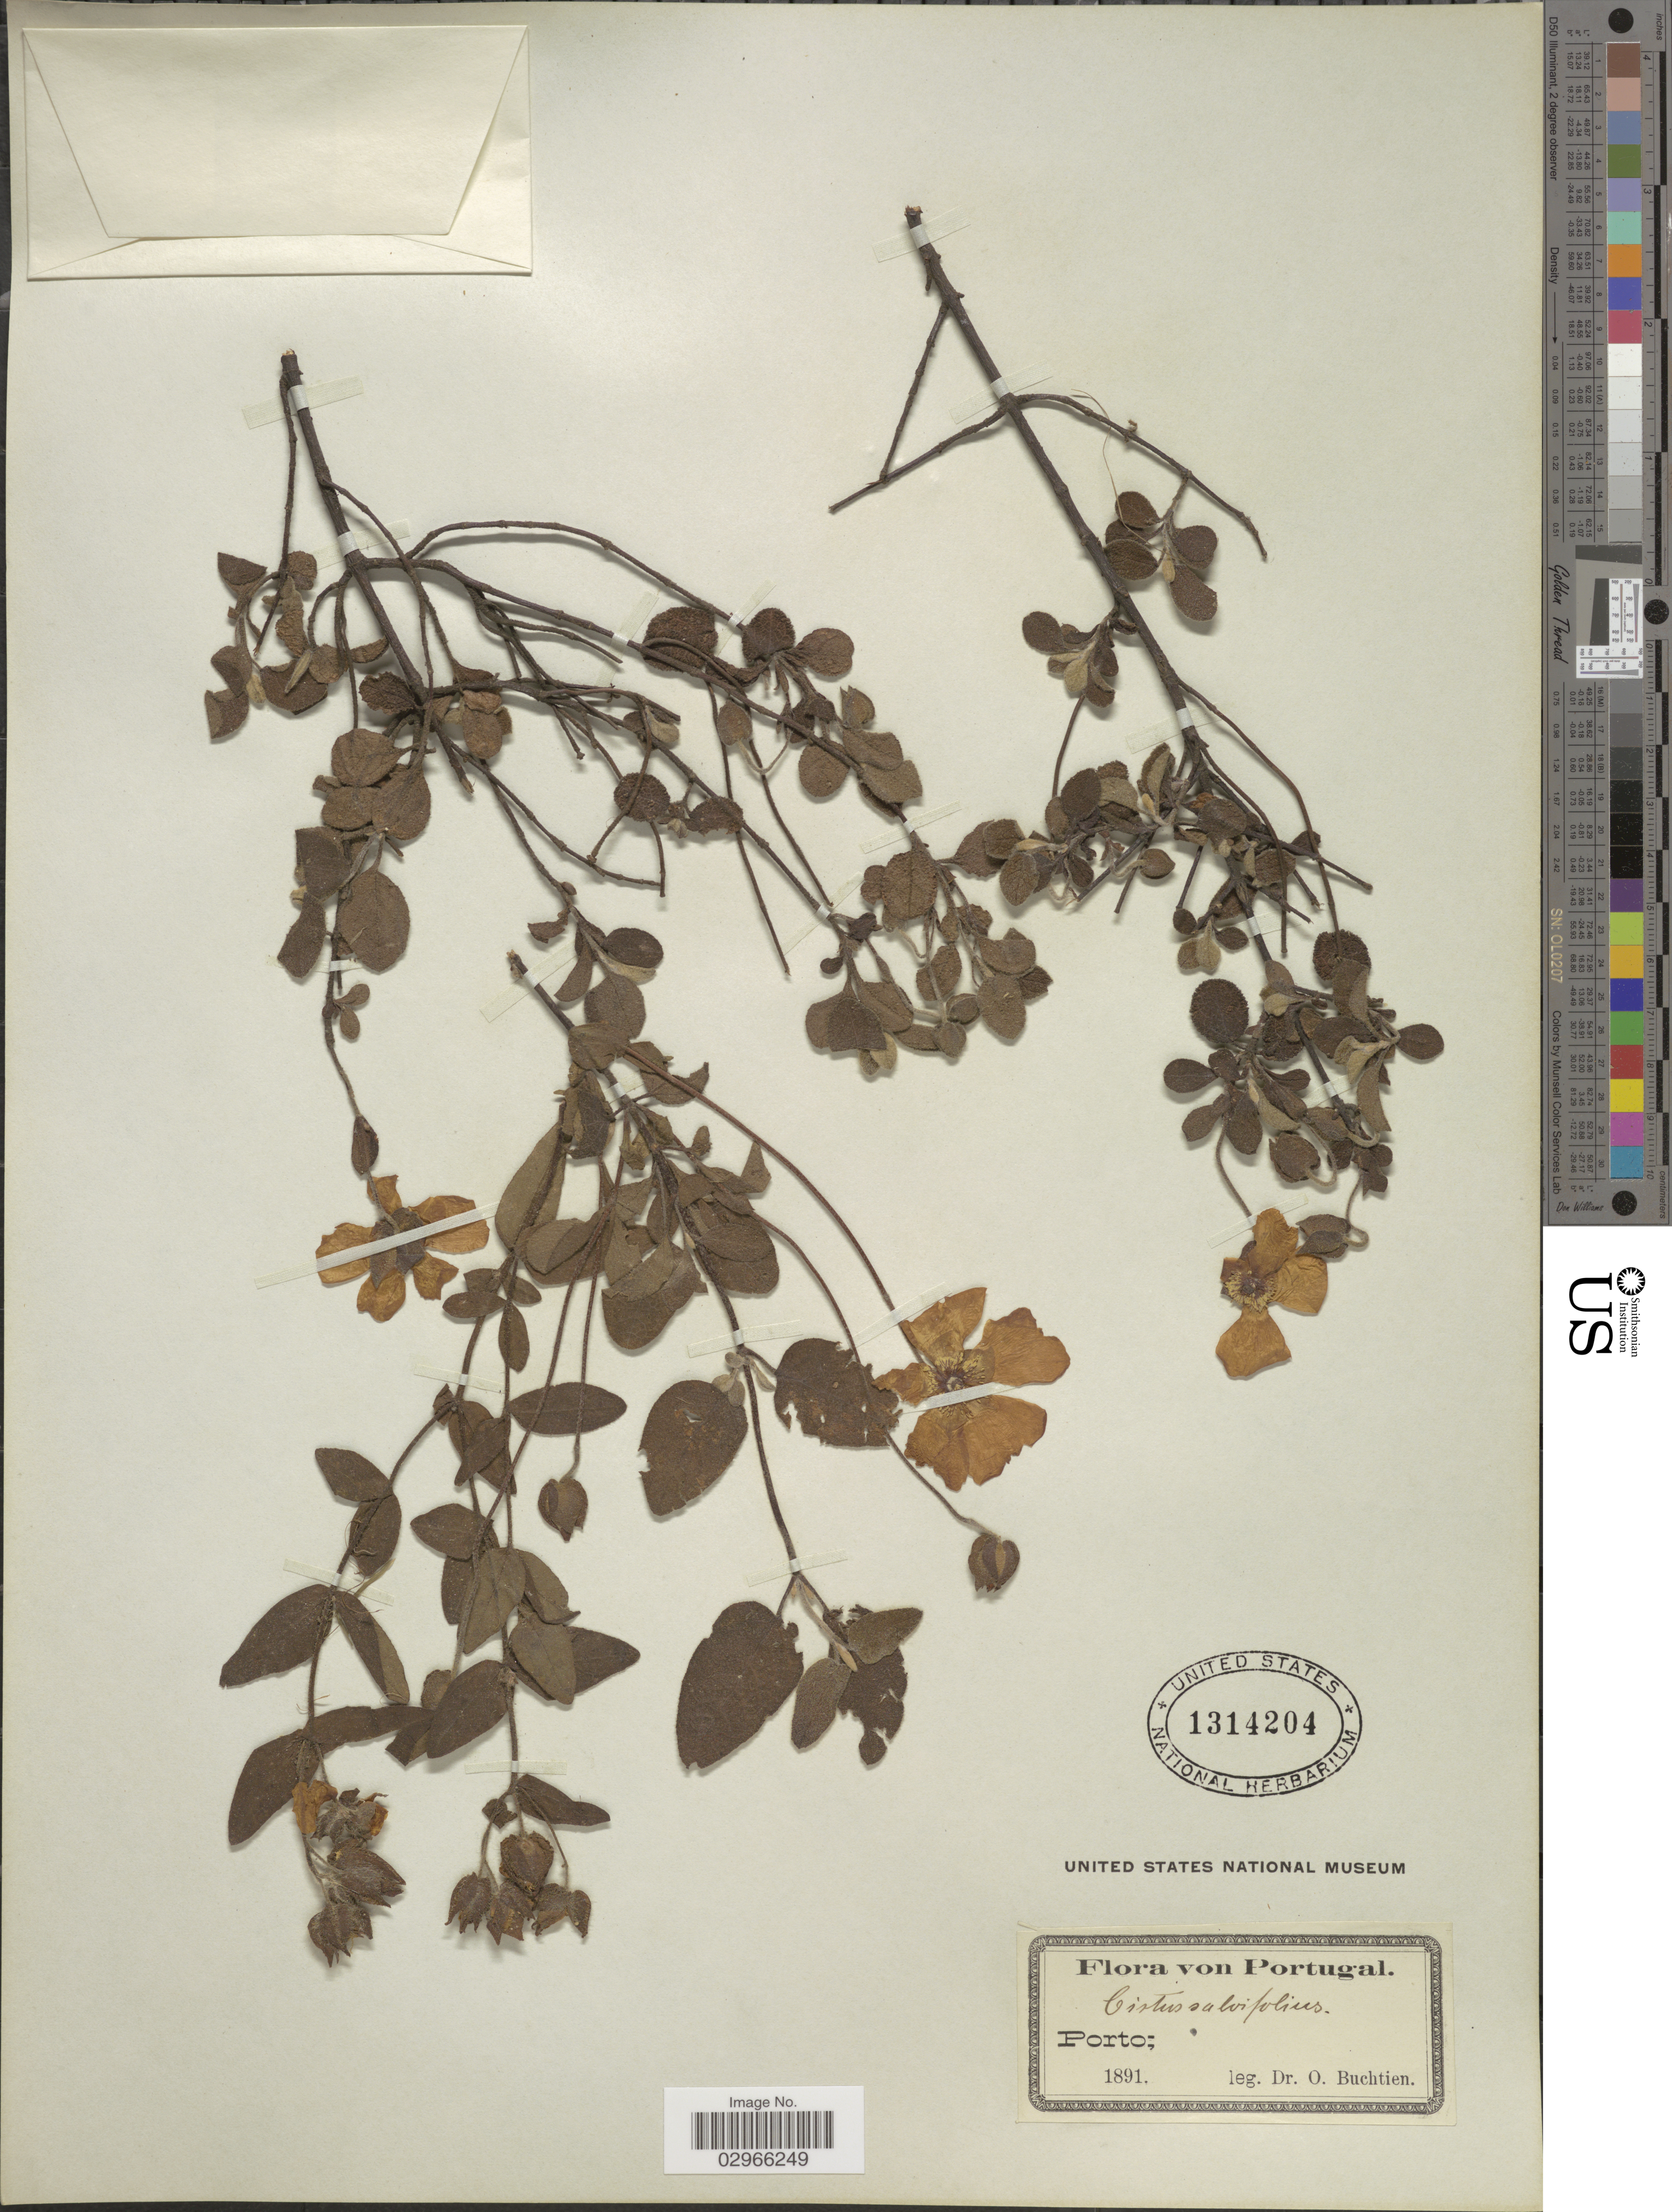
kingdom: Plantae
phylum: Tracheophyta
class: Magnoliopsida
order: Malvales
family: Cistaceae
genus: Cistus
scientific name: Cistus salviifolius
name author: L.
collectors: O. Buchtien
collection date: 1891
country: Portugal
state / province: Porto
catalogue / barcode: US 1314204